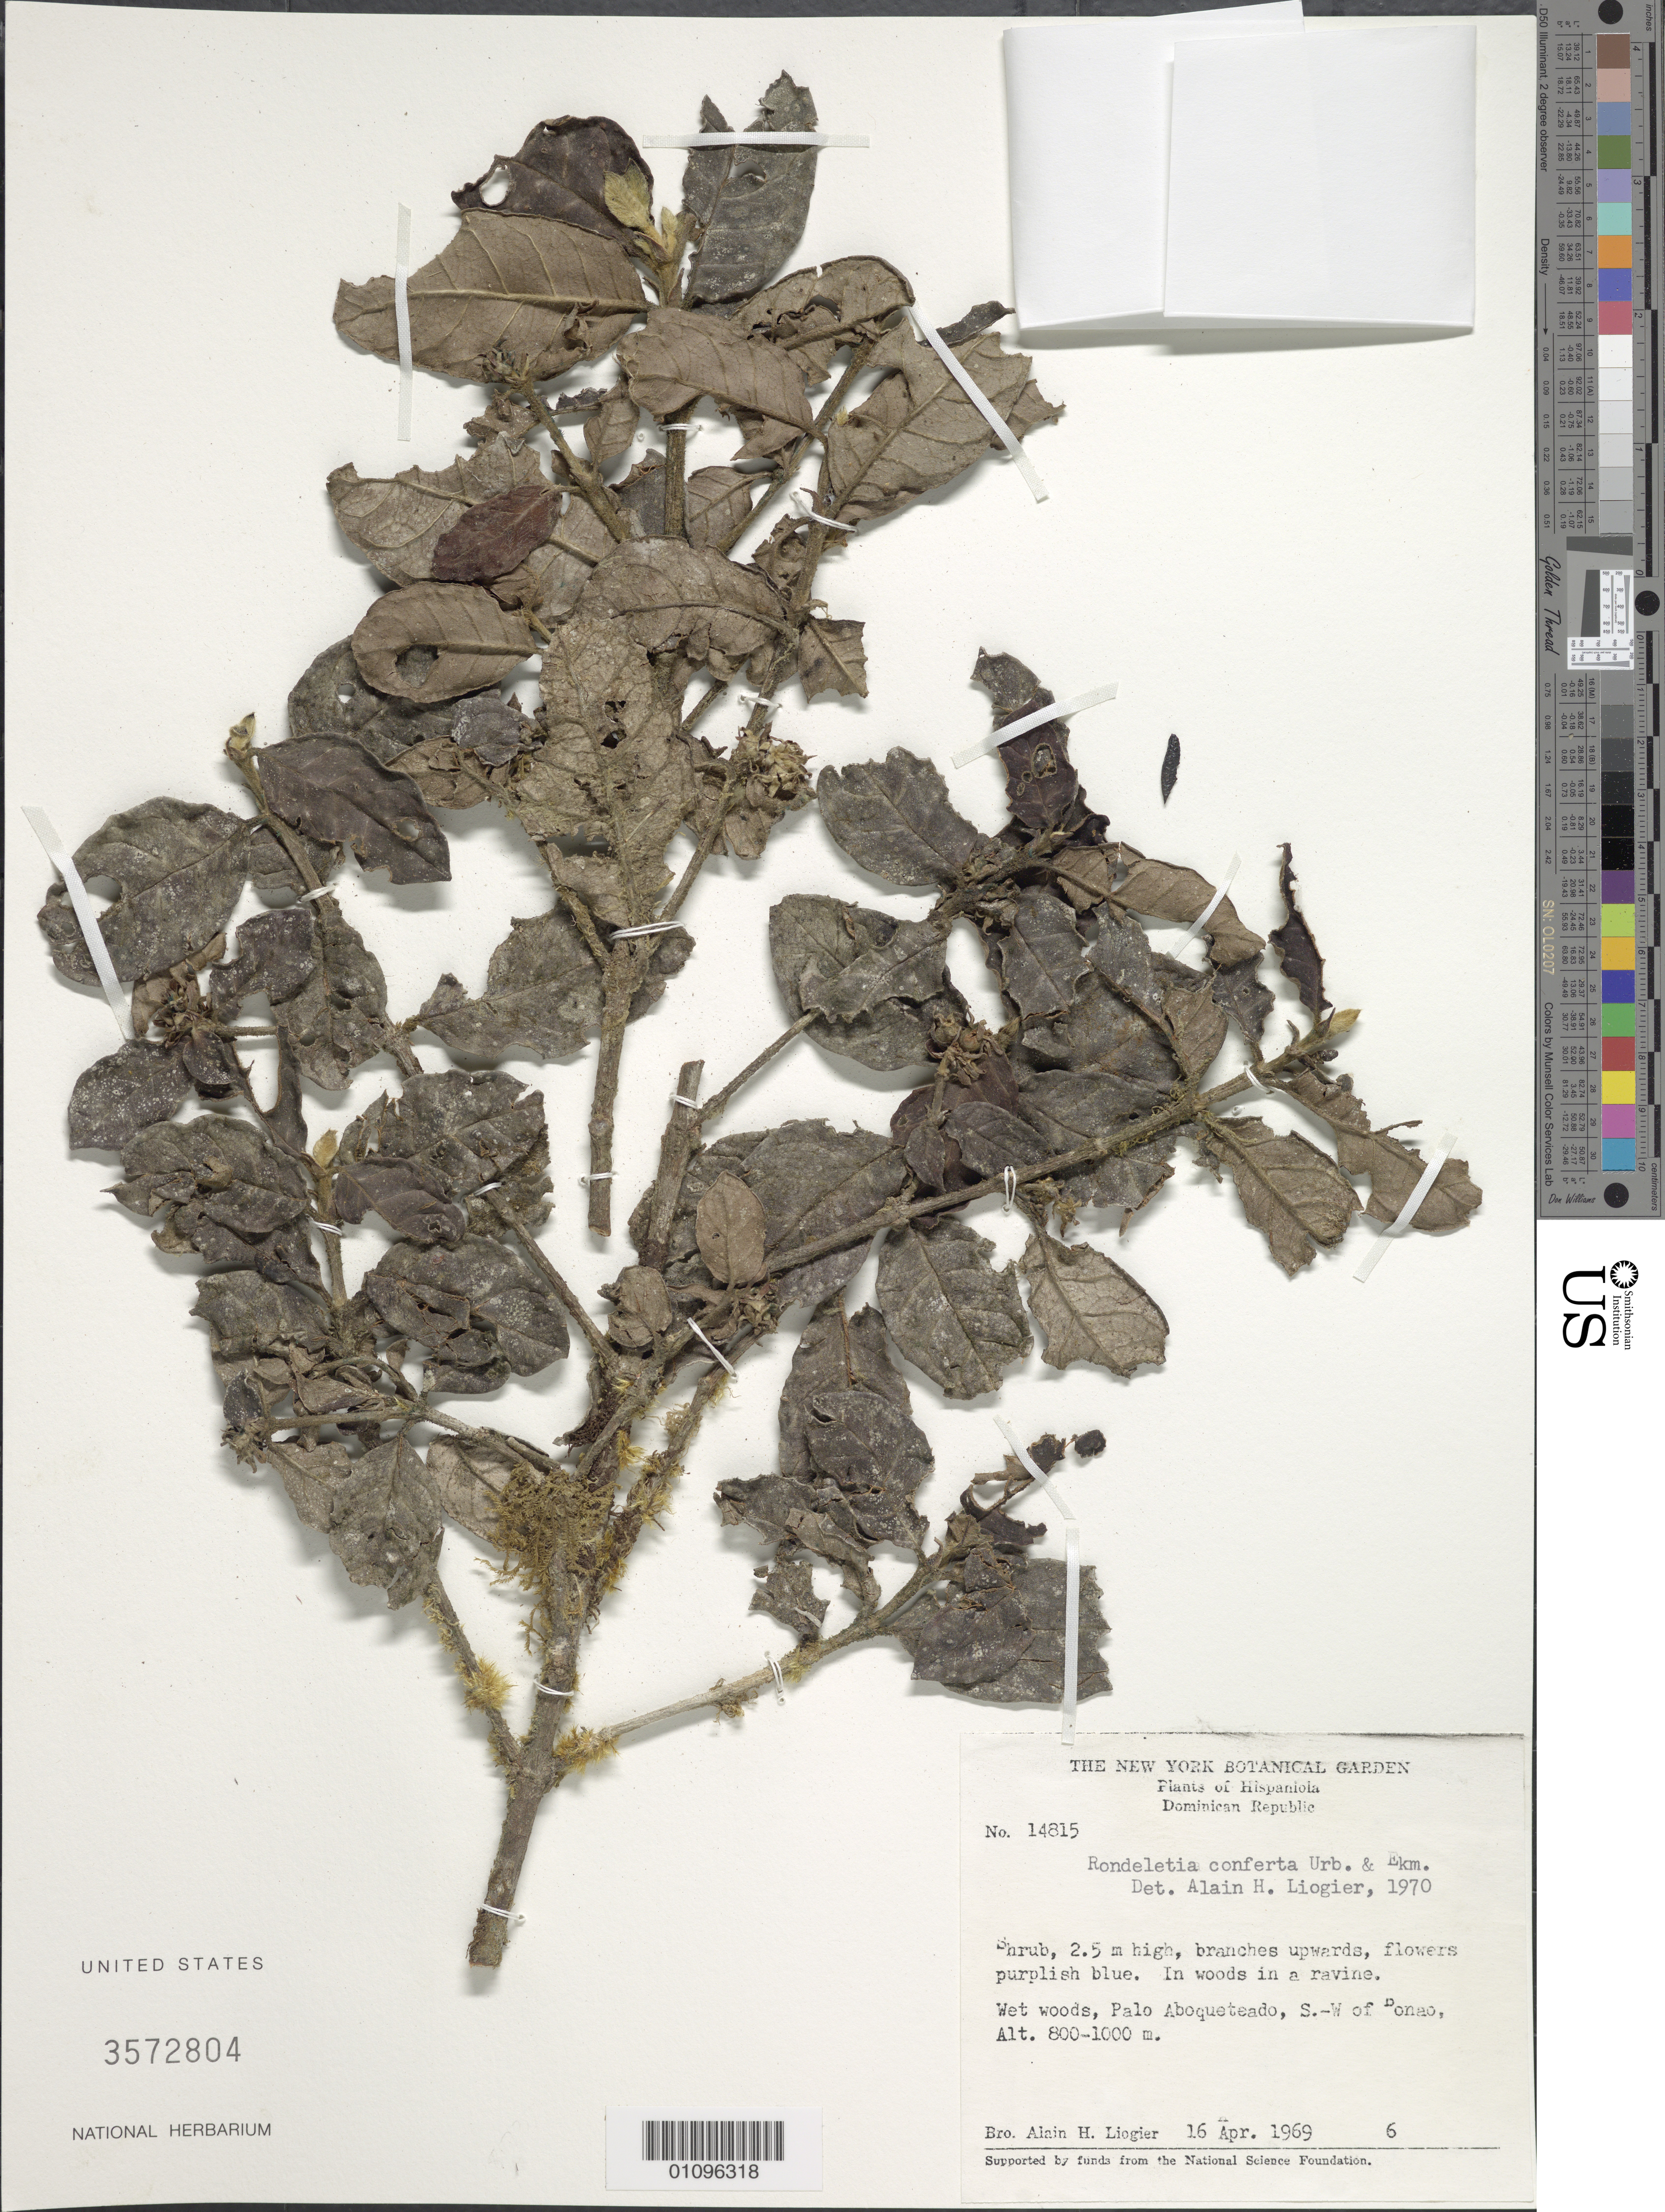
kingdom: Plantae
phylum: Tracheophyta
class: Magnoliopsida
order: Gentianales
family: Rubiaceae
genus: Rondeletia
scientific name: Rondeletia conferta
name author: Urb. & Ekman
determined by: Liogier, Alain H.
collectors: A. H. Liogier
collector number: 14815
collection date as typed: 16 Apr 1969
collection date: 1969-04-16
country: Dominican Republic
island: Hispaniola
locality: Palo Aboqueteado, SW of Bonao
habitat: In woods in a ravine; wet woods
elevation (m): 800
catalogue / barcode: US 3572804